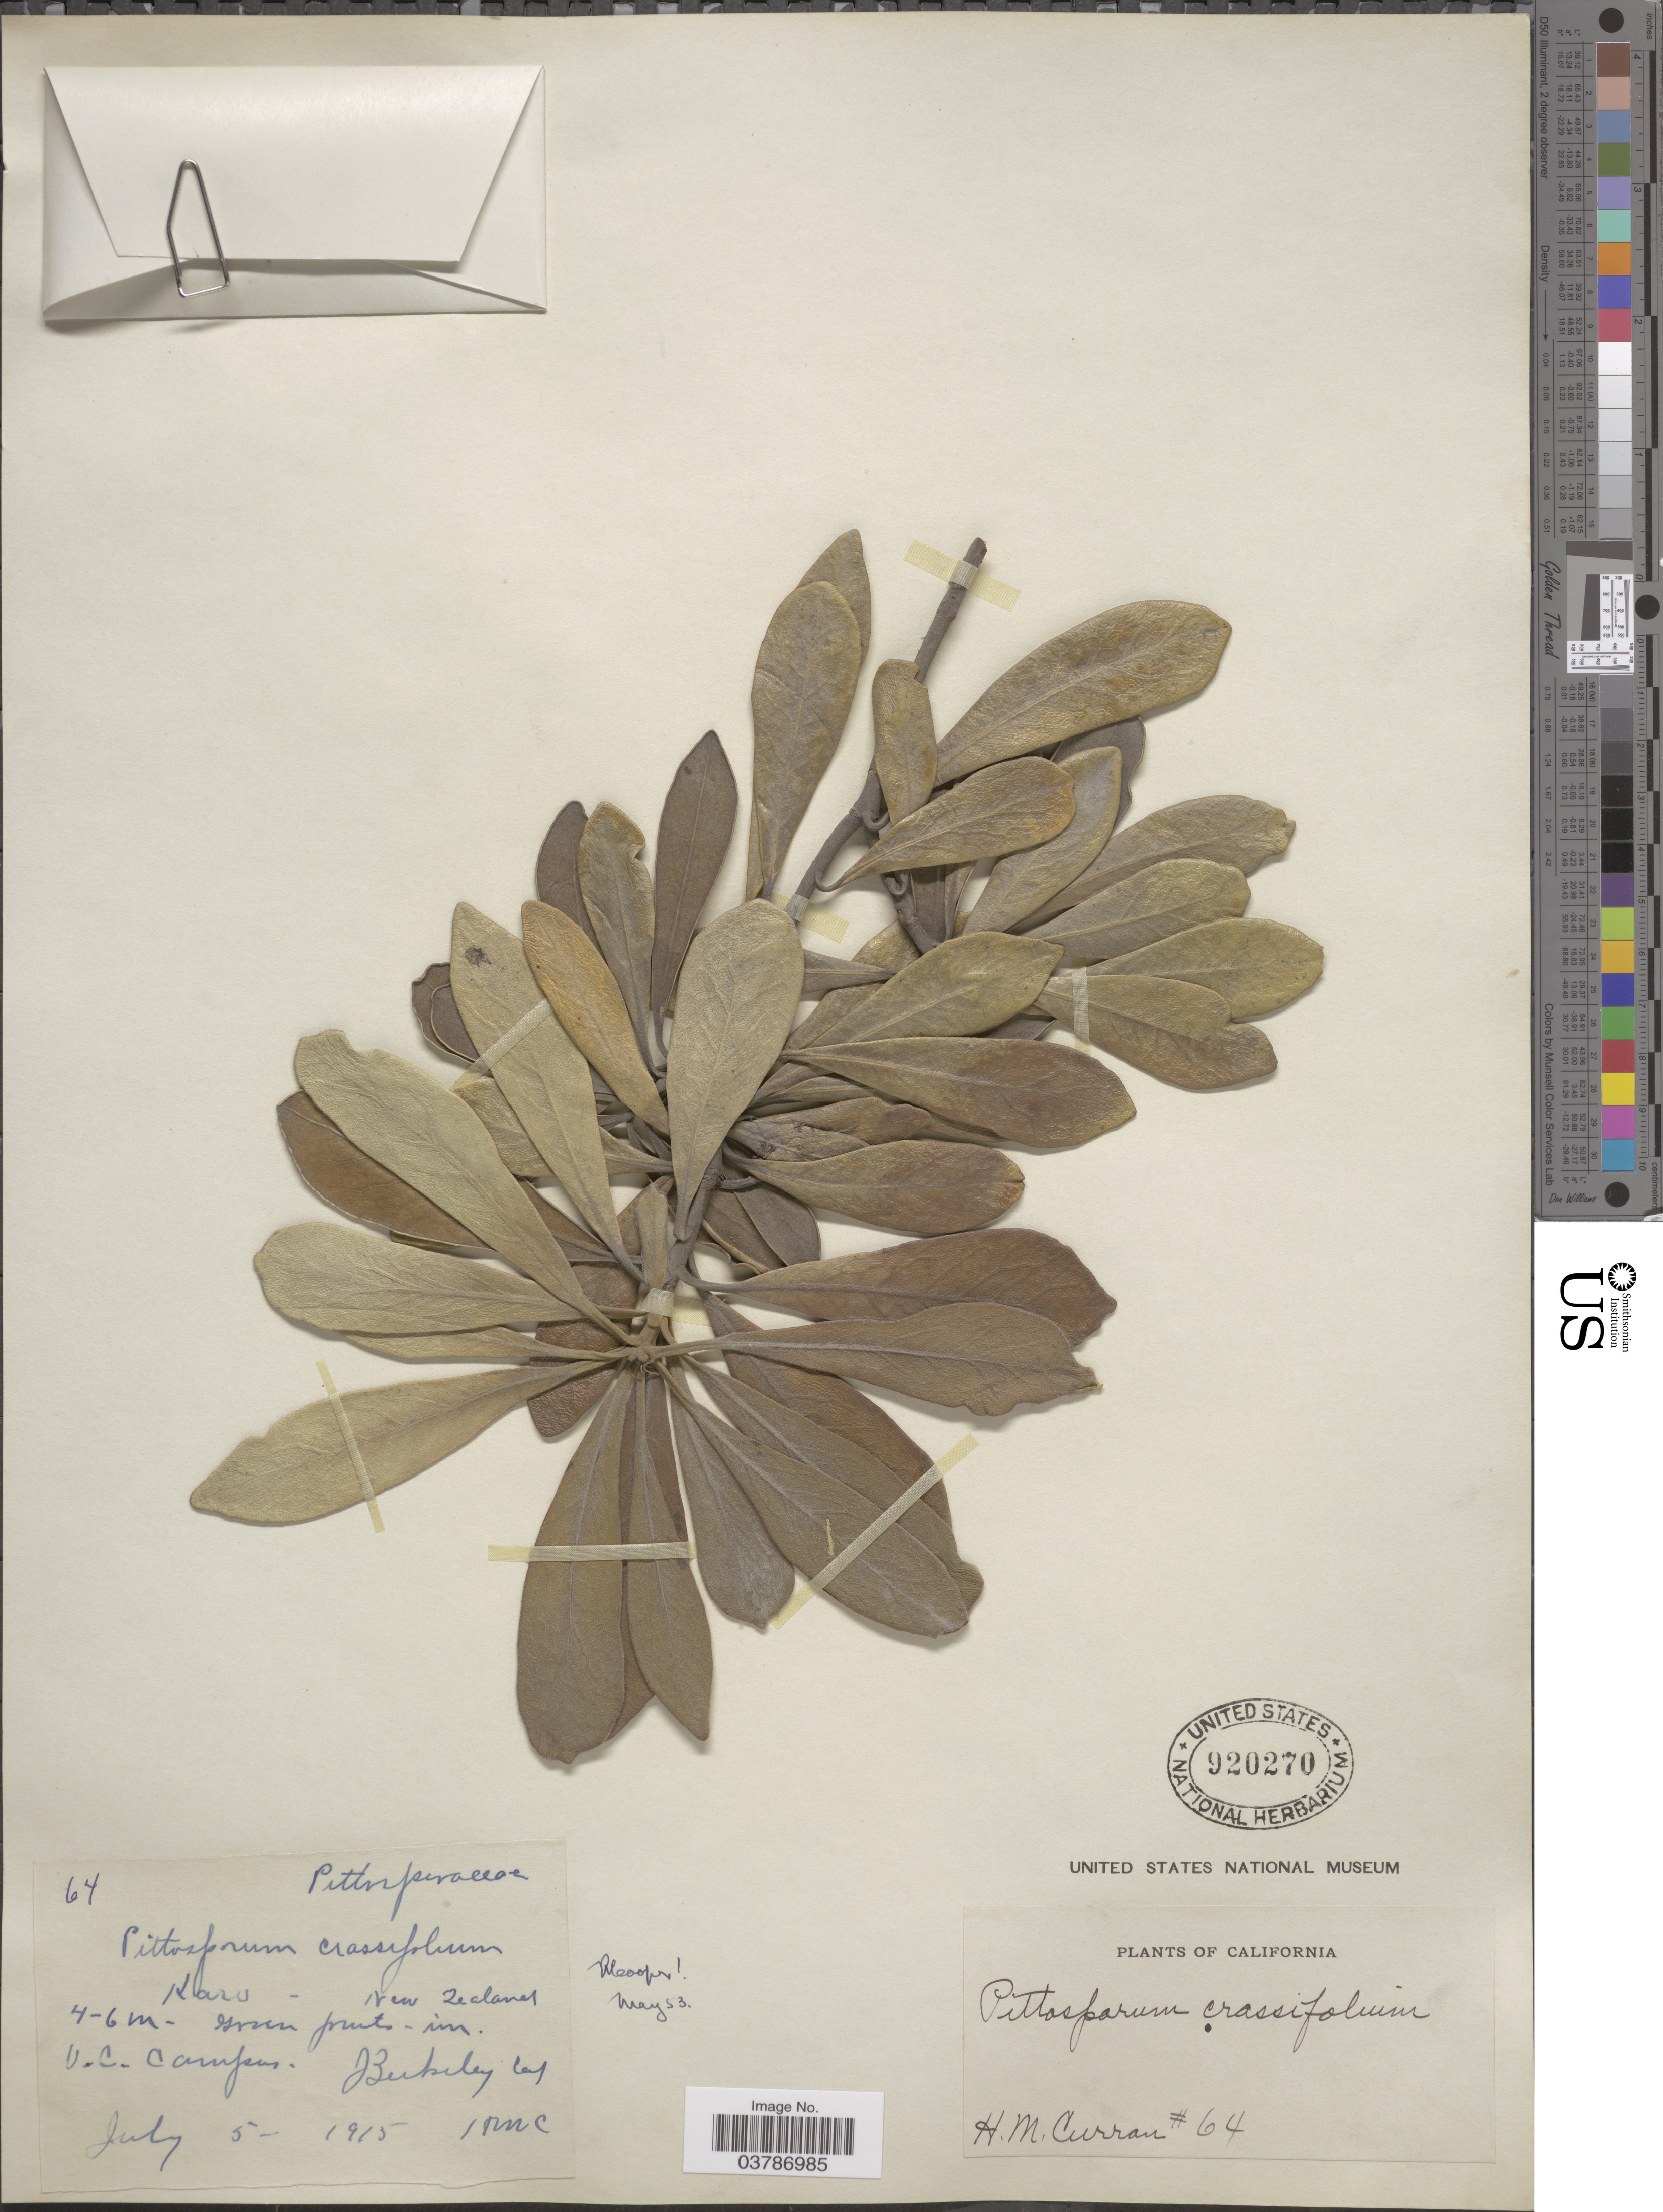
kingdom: Plantae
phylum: Tracheophyta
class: Magnoliopsida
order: Apiales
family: Pittosporaceae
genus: Pittosporum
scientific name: Pittosporum crassifolium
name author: Banks & Sol. ex A. Cunn.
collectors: H. M. Curran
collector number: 64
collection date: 1915-07-05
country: United States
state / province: California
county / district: Alameda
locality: V.C. Campus. Berkeley.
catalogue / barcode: US 920270